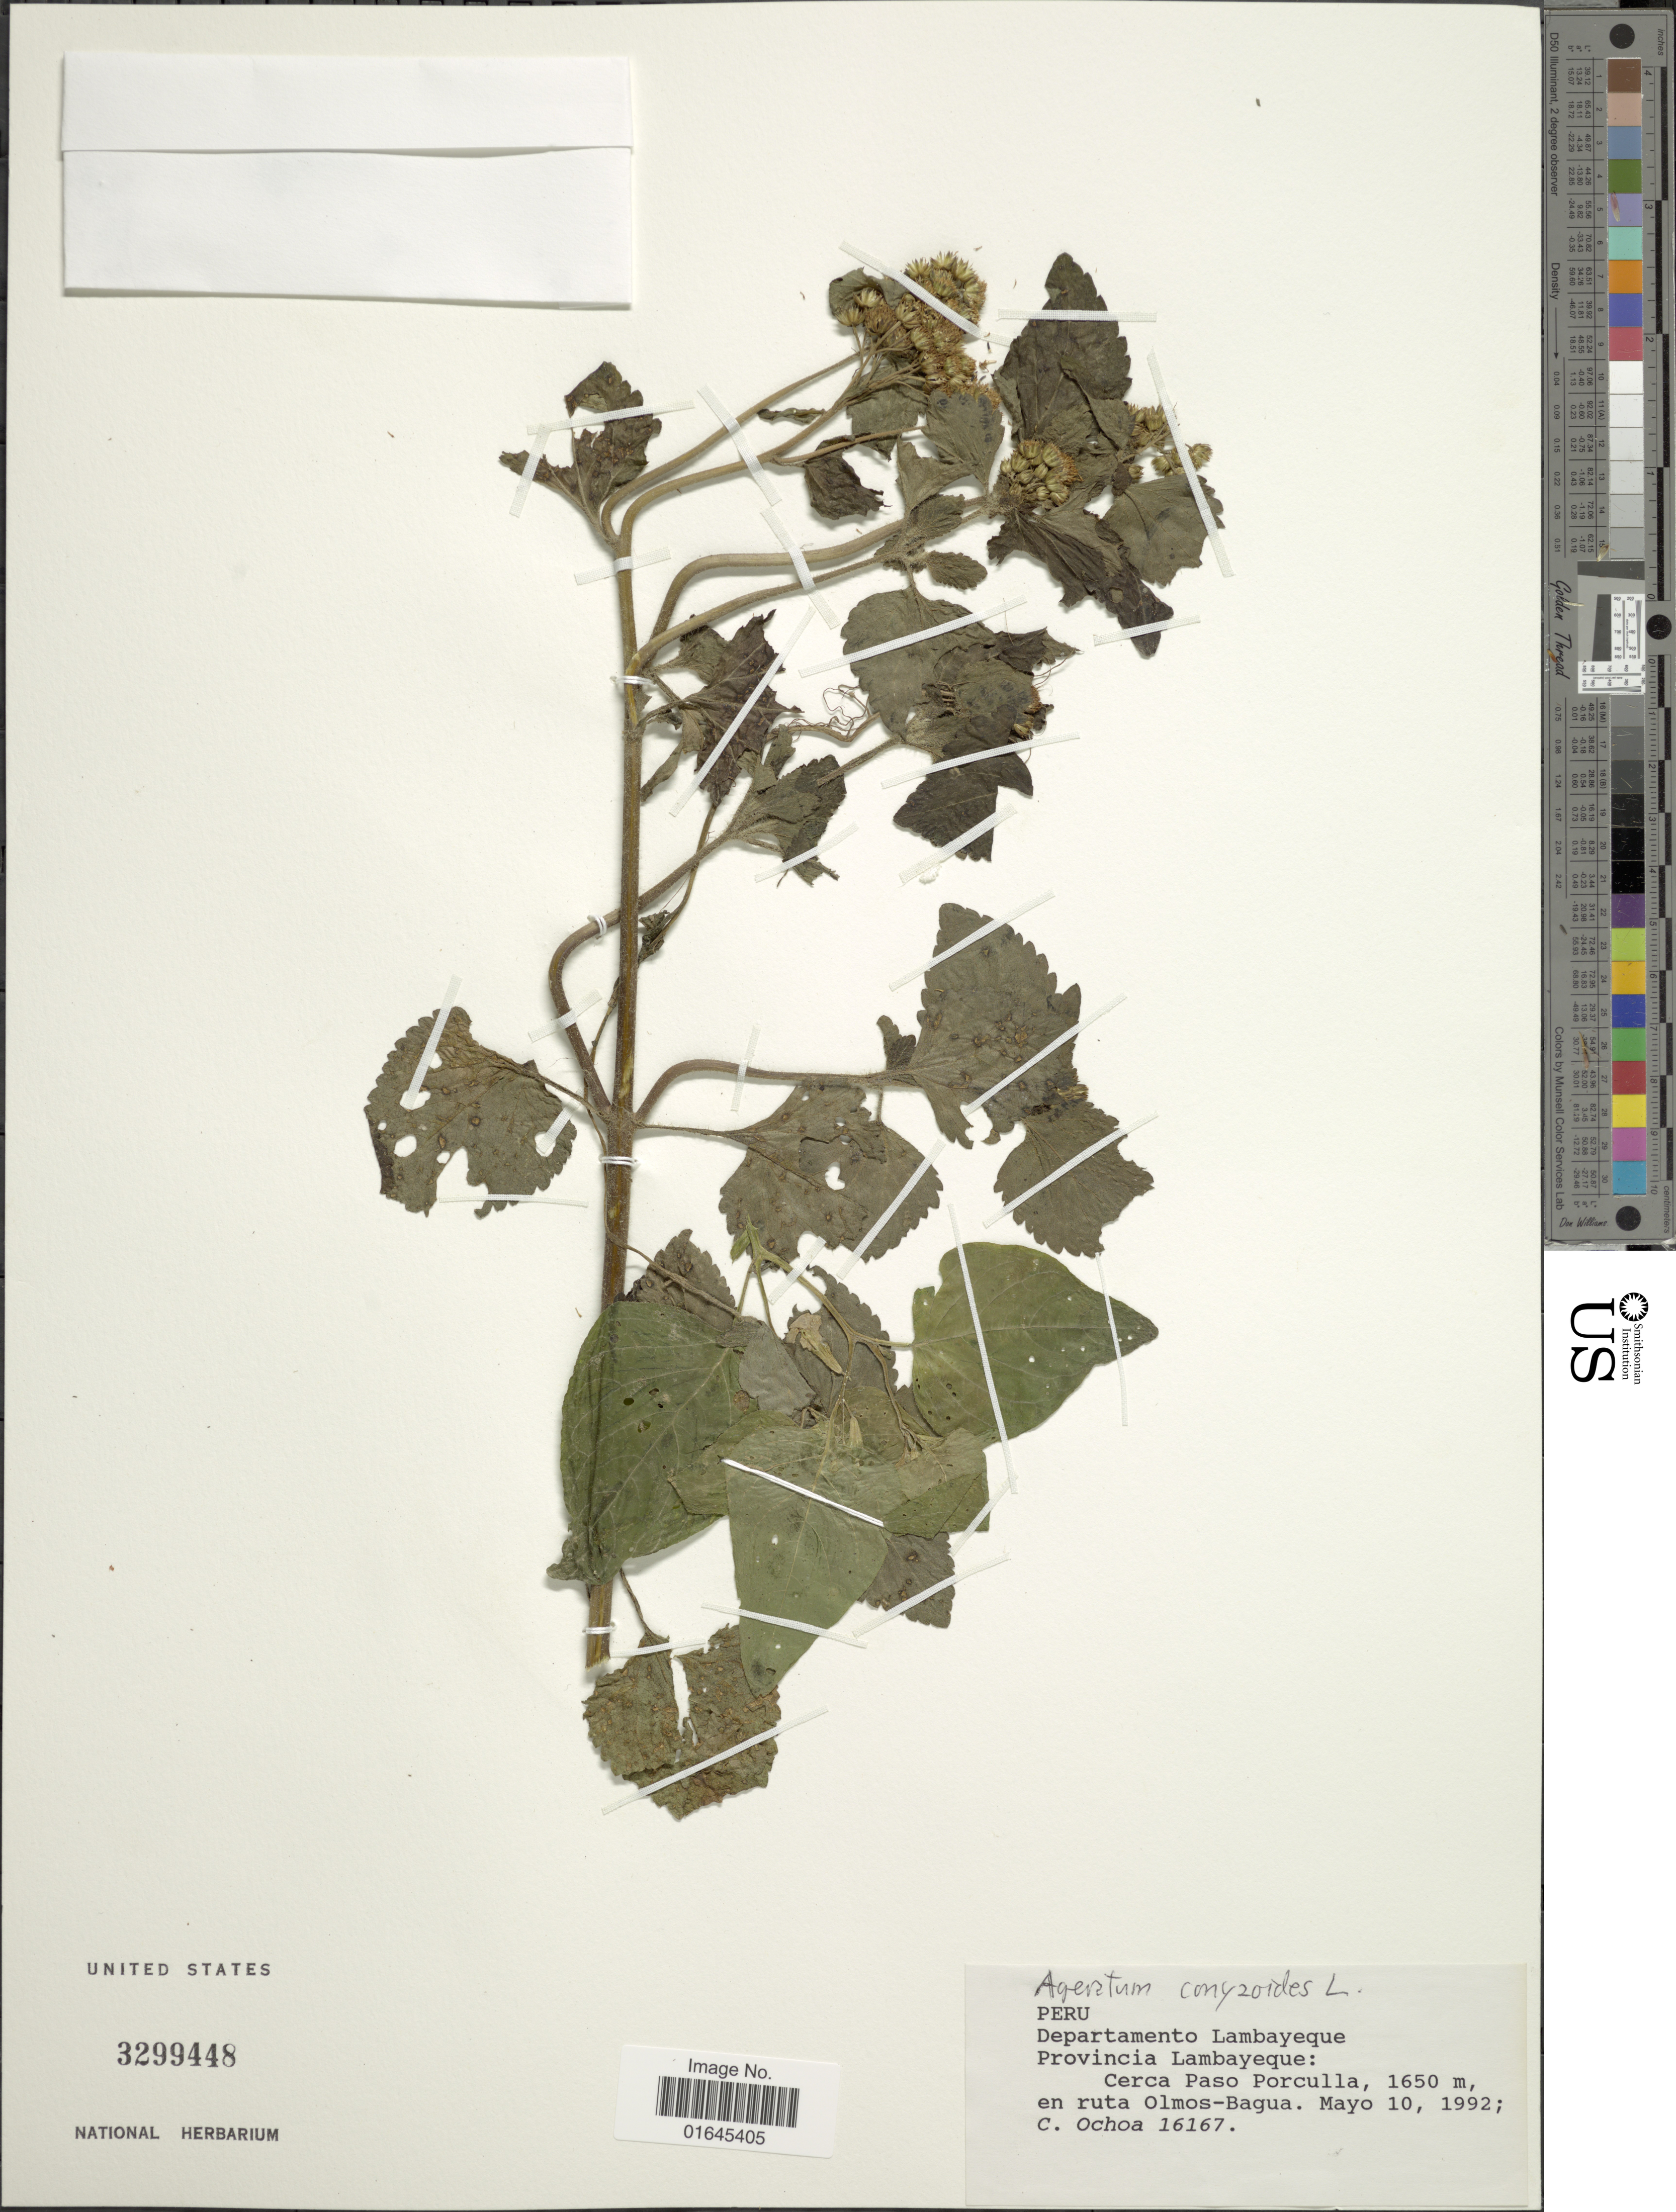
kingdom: Plantae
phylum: Tracheophyta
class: Magnoliopsida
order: Asterales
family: Asteraceae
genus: Ageratum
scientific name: Ageratum conyzoides subsp. conyzoides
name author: L.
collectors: C. Ochoa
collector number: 16167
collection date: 1992-05-10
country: Peru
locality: Departamento Lambayeque, Provincia Lambayeque: Cerca Paso Porculla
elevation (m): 1650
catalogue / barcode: US 3299448